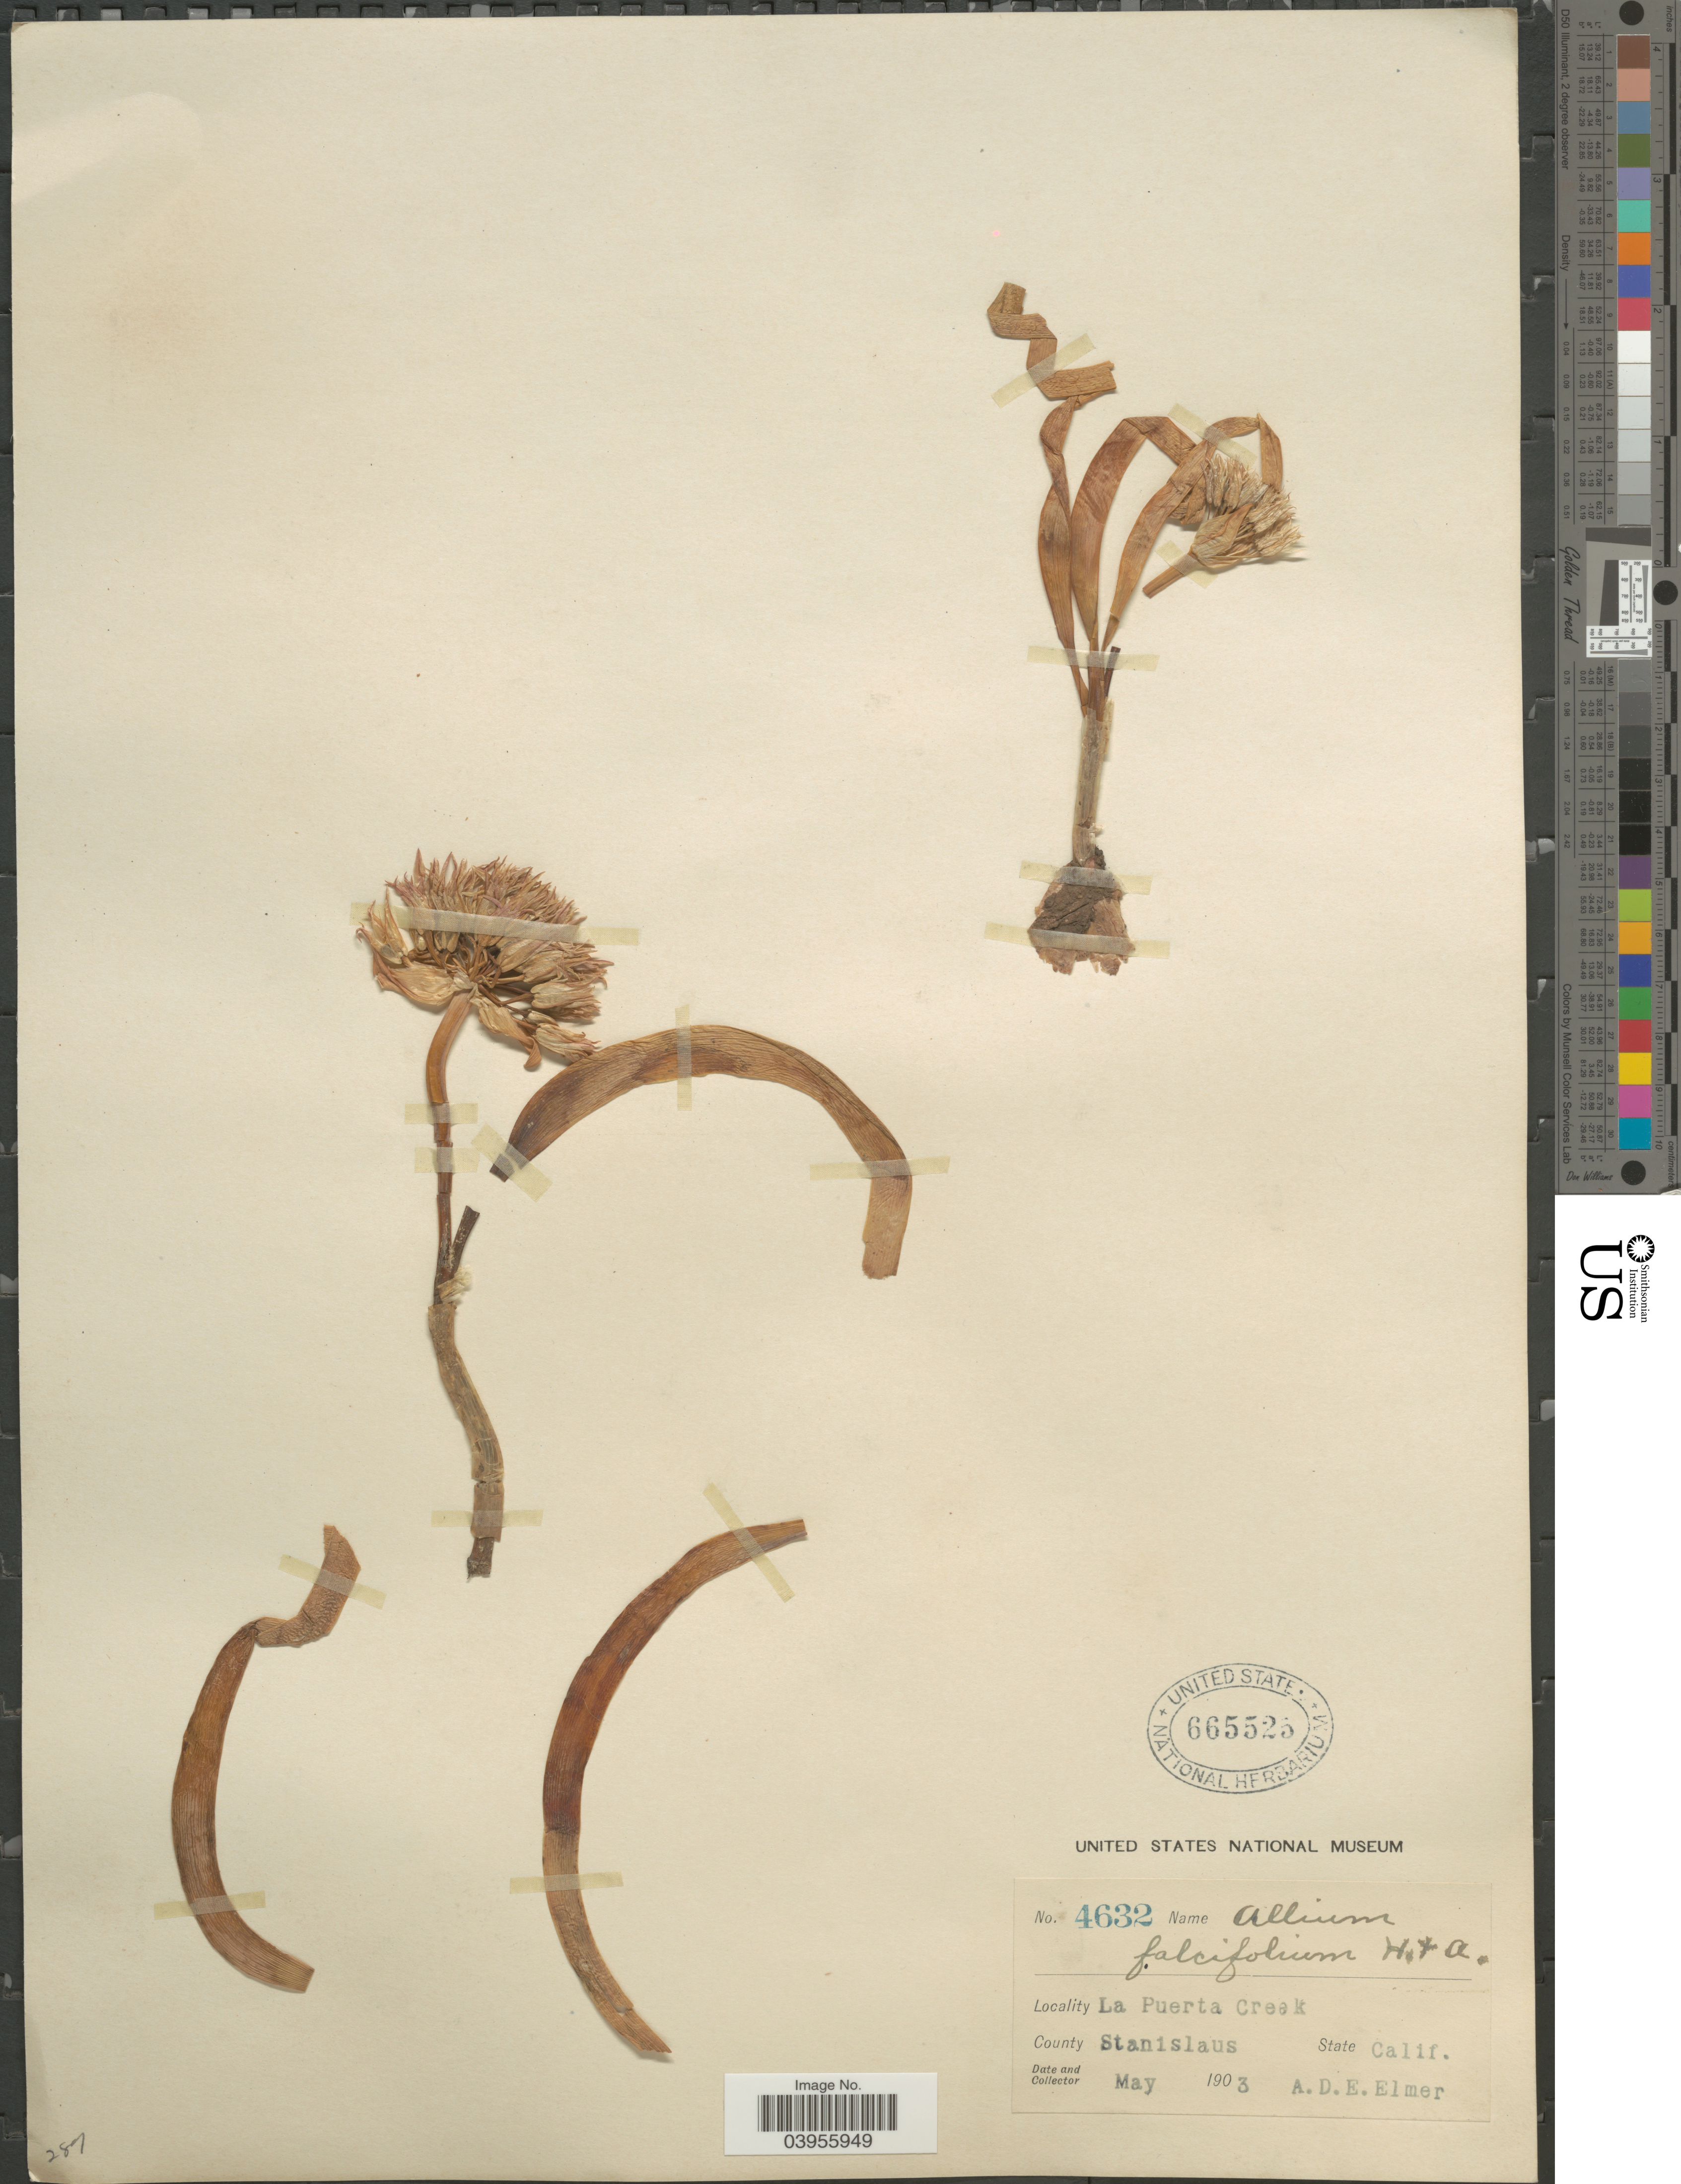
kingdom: Plantae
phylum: Tracheophyta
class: Liliopsida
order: Asparagales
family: Amaryllidaceae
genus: Allium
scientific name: Allium falcifolium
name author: Hook. & Arn.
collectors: A. D. E. Elmer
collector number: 4632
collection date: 1903-05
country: United States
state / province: California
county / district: Stanislaus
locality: La Puerta Creek. County Stanislaus.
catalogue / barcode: US 665525